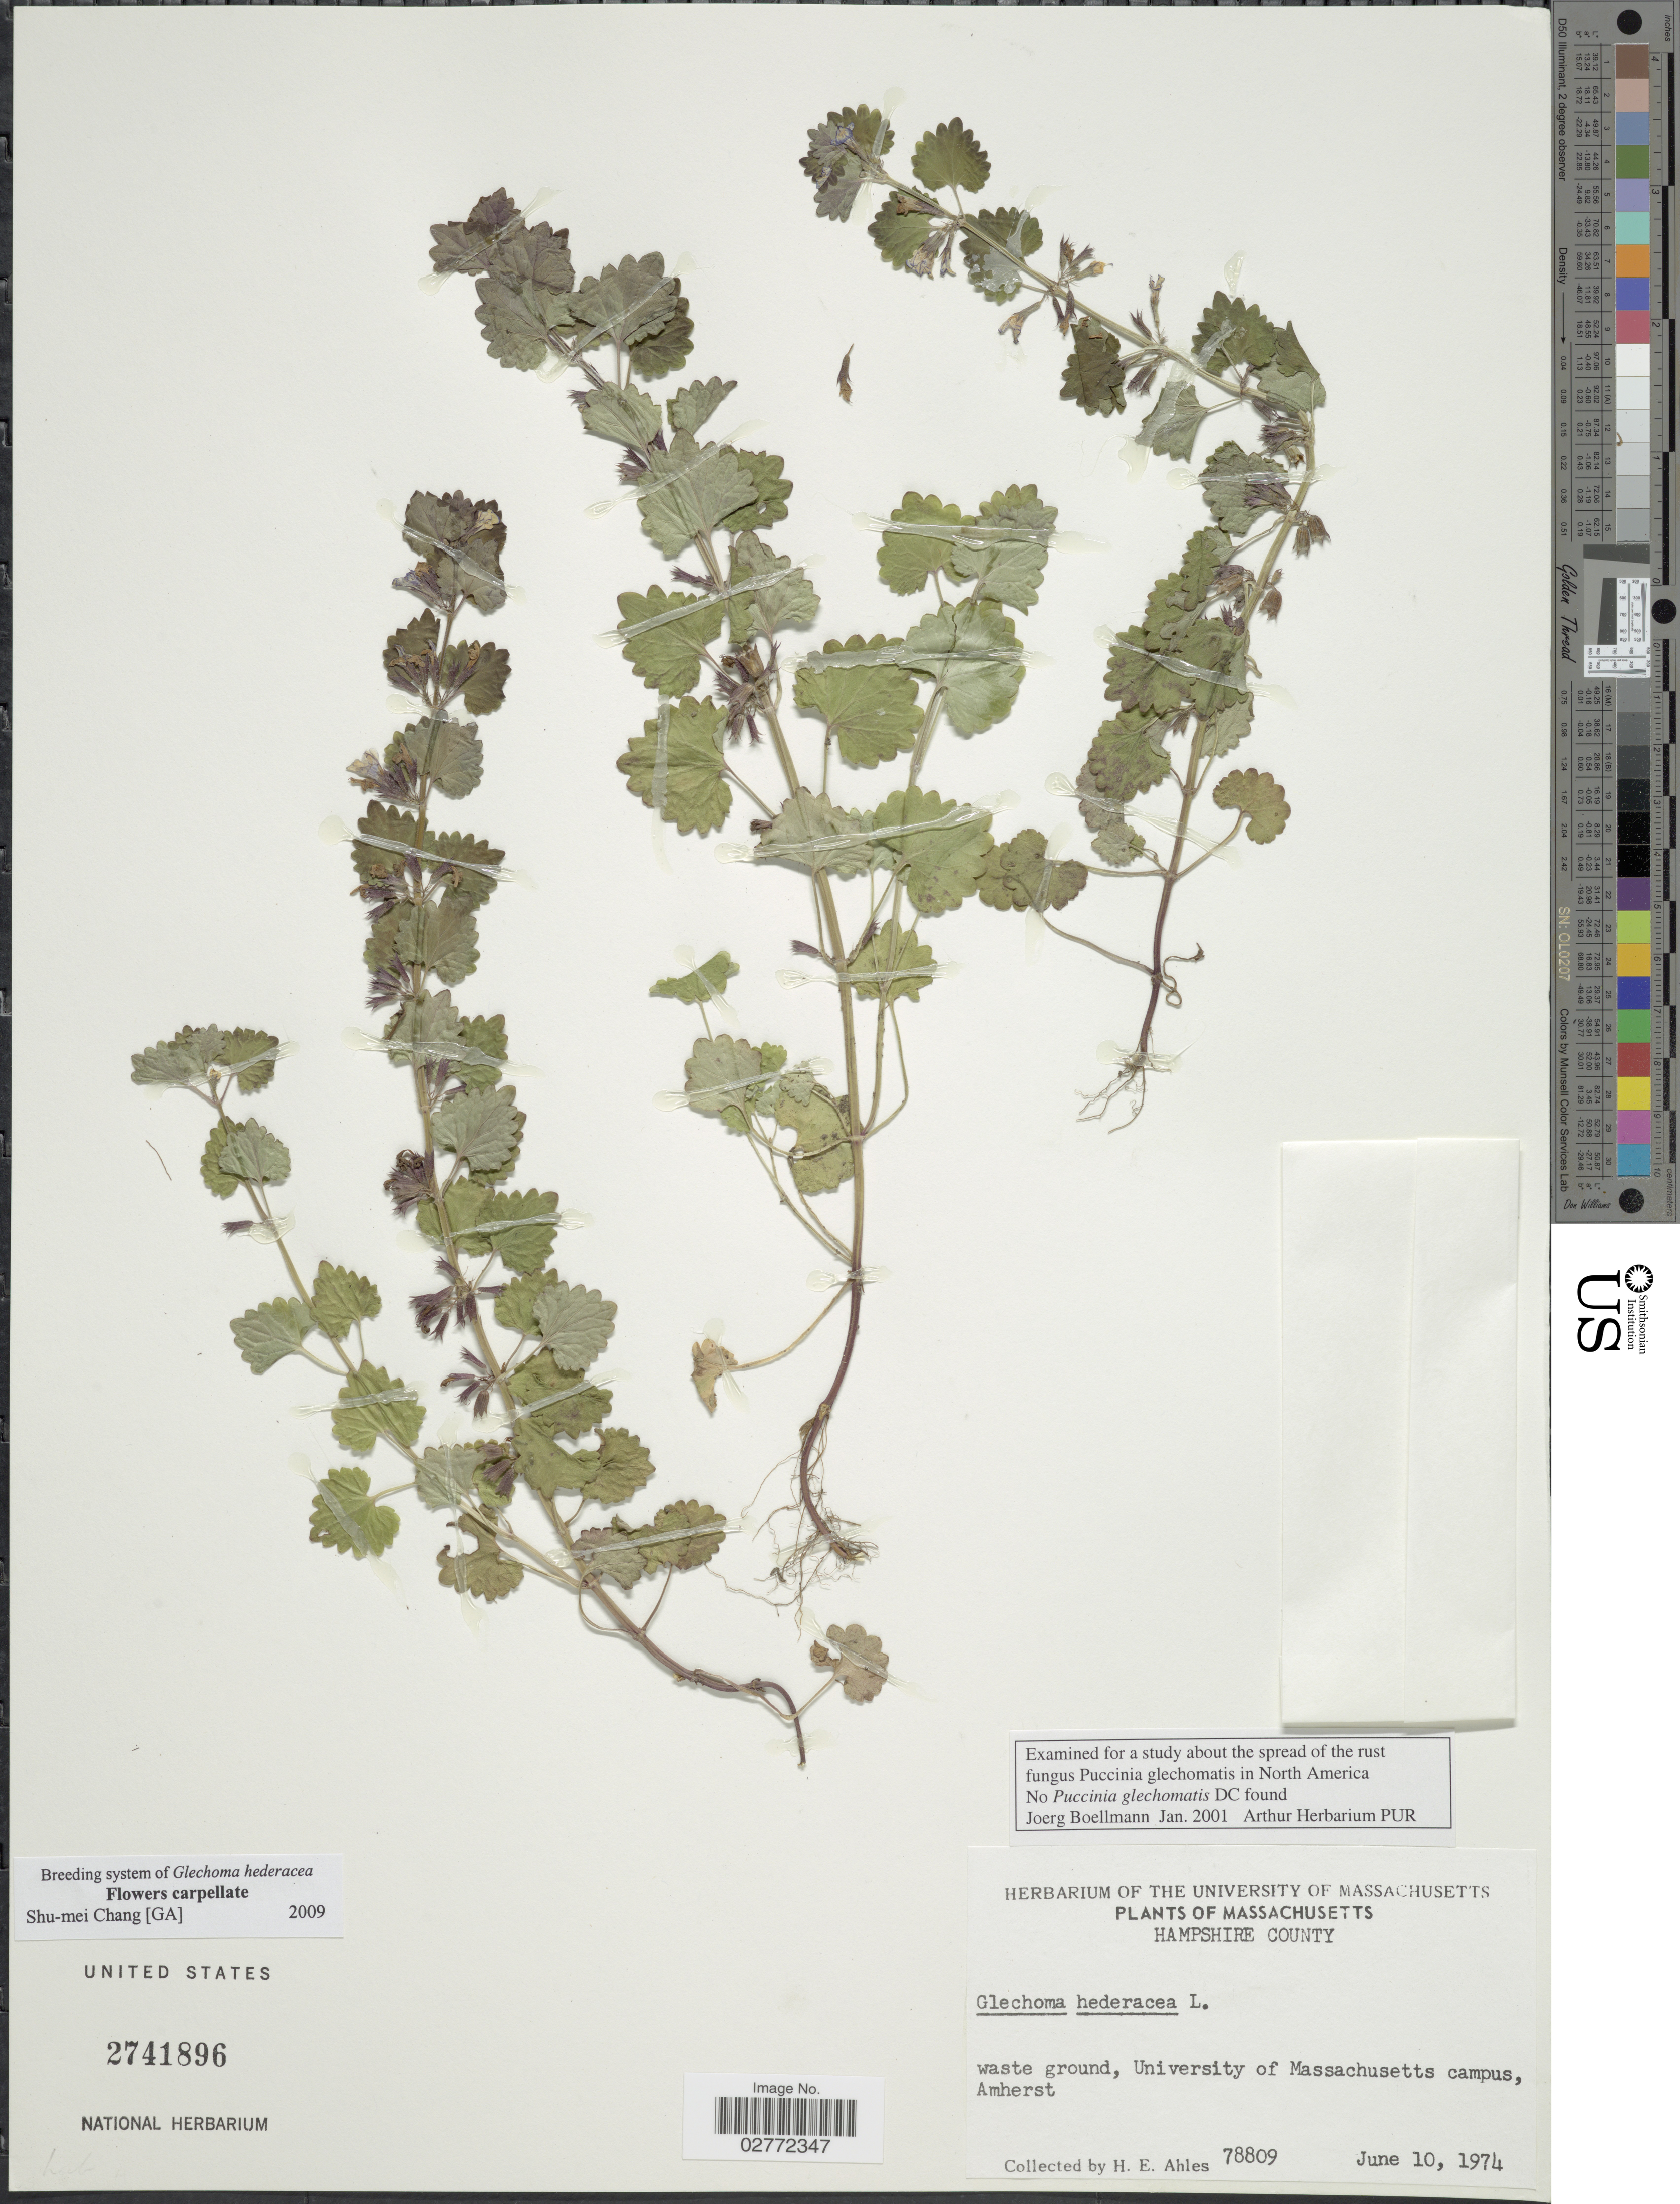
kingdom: Plantae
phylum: Tracheophyta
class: Magnoliopsida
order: Lamiales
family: Lamiaceae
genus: Glechoma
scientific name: Glechoma hederacea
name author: L.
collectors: H. E. Ahles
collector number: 78809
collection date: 1974-06-10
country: United States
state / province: Massachusetts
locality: Hampshire County. Waste ground, Univeristy of Massachusetts campus, Amherst.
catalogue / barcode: US 2741896